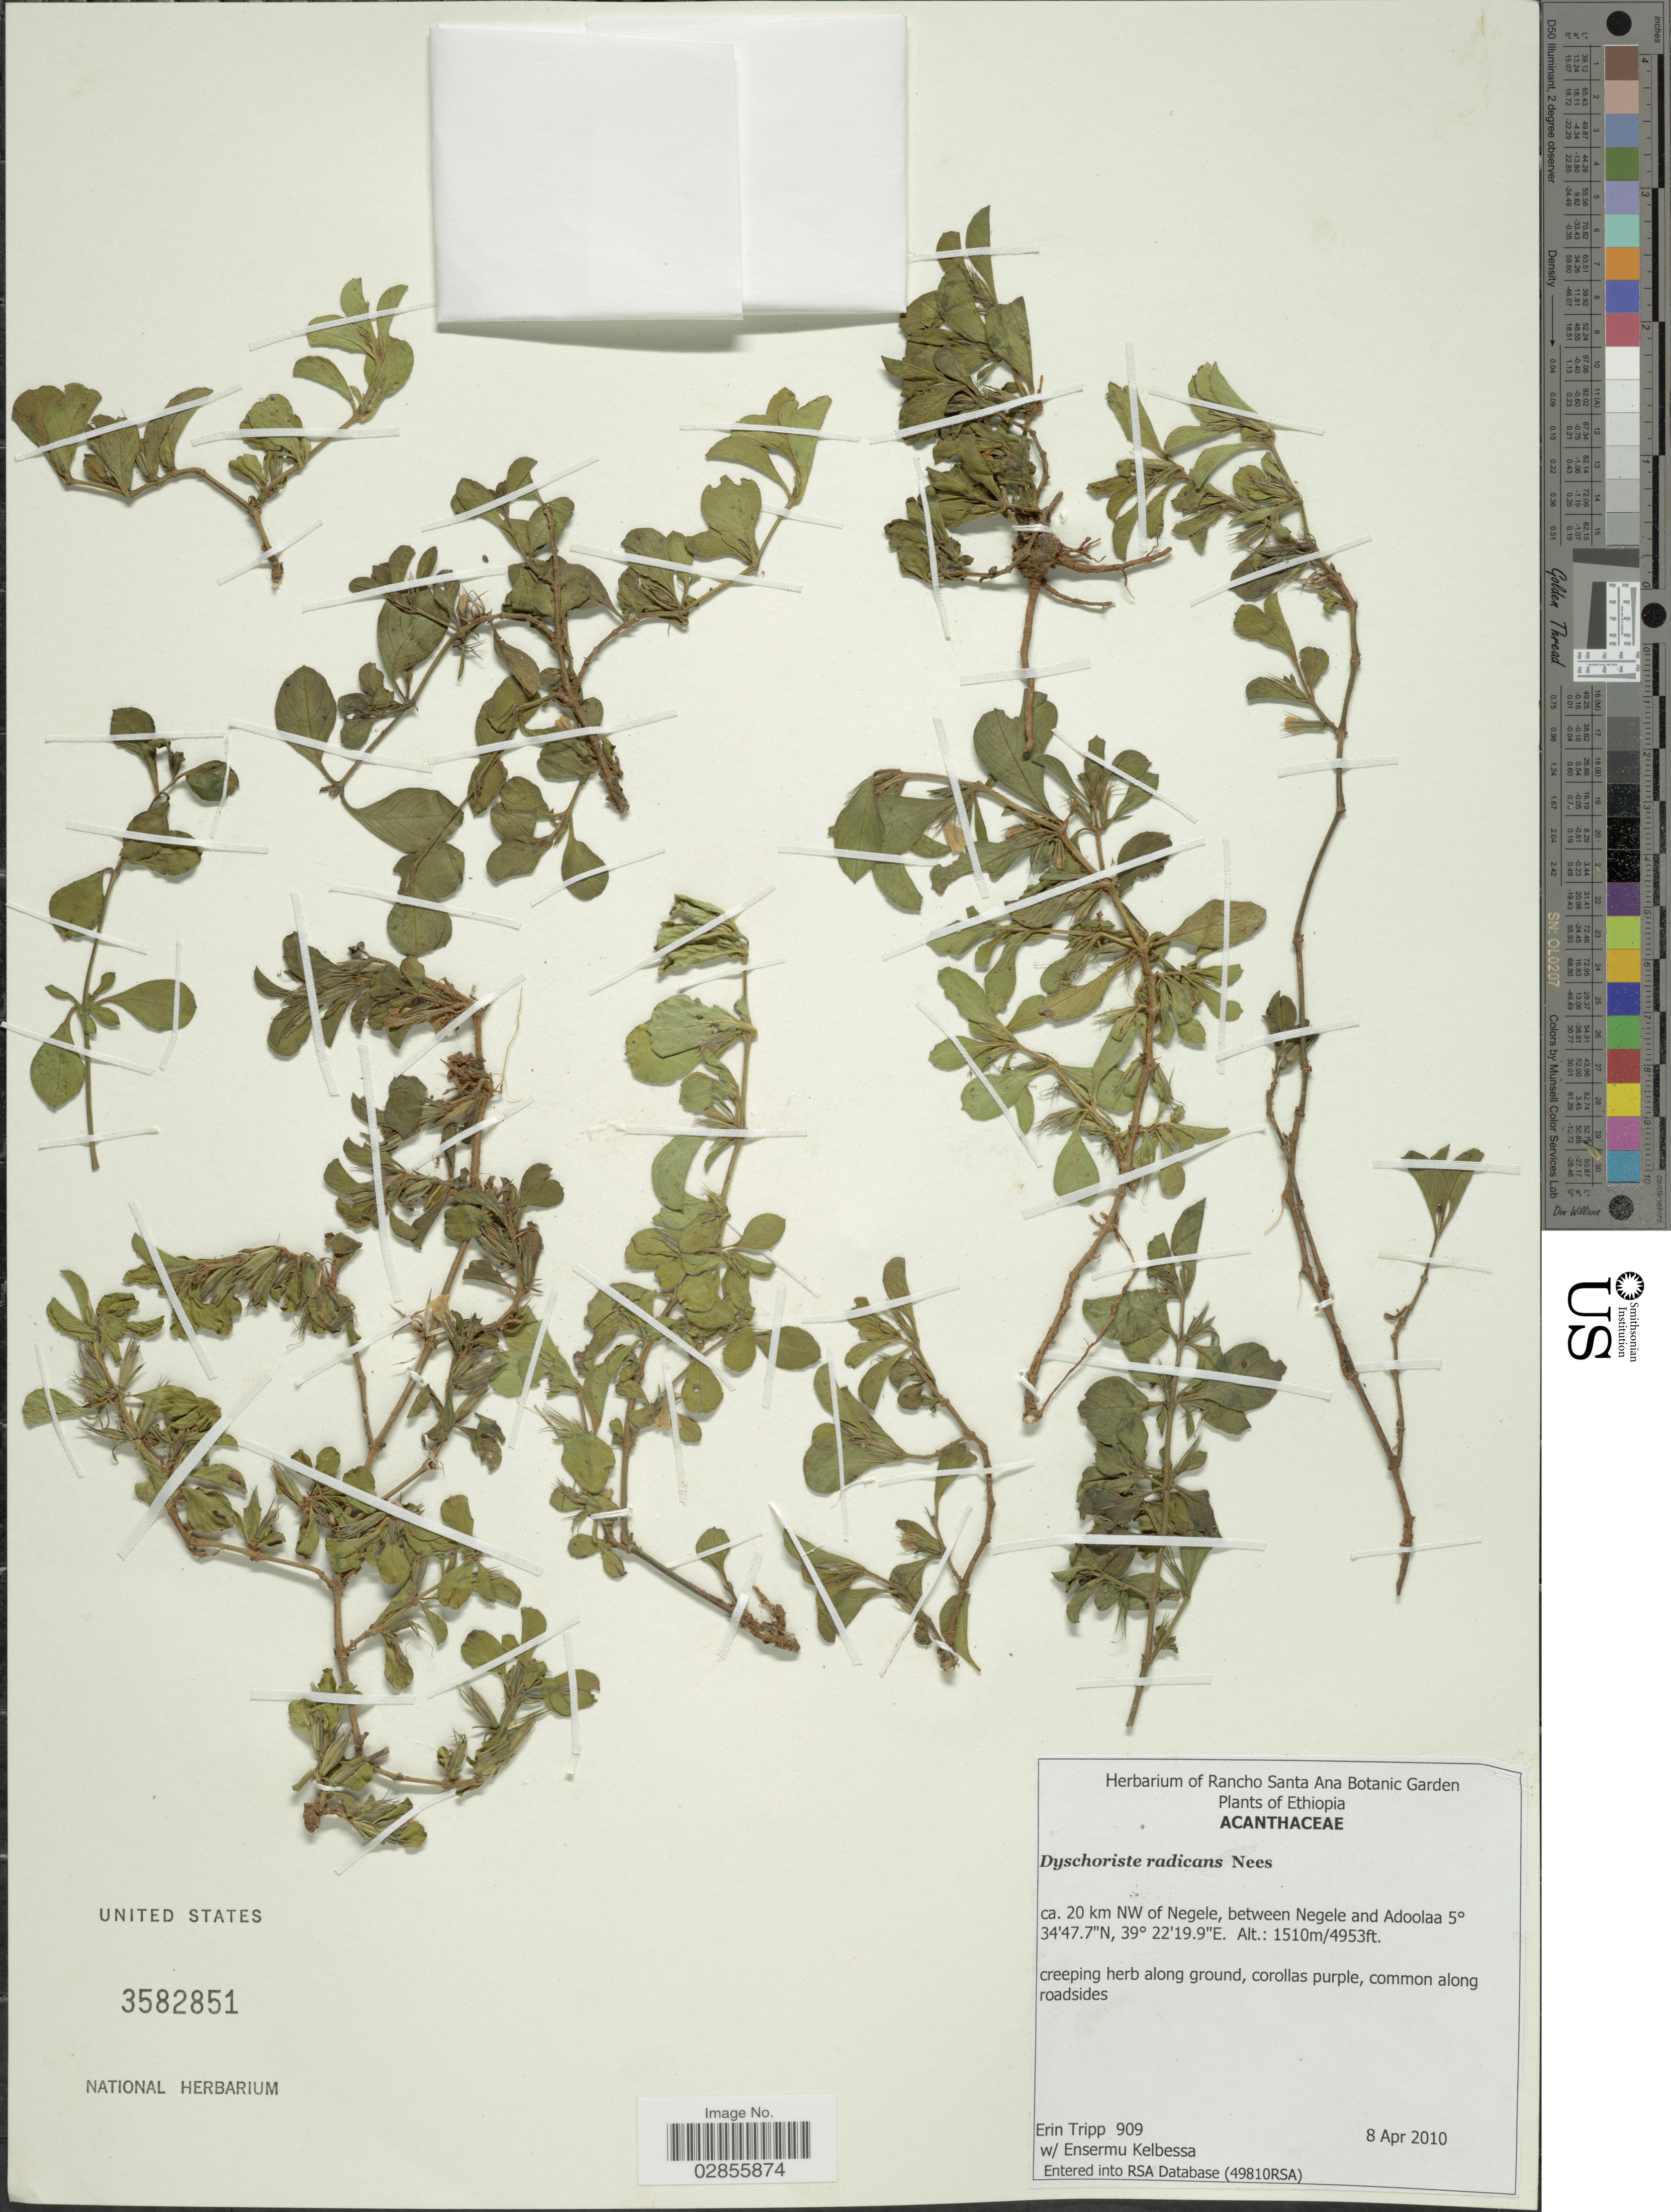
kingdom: Plantae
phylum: Tracheophyta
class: Magnoliopsida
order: Lamiales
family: Acanthaceae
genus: Dyschoriste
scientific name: Dyschoriste radicans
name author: (Hochst. ex A. Rich.) Nees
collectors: E. Tripp & E. Kelbessa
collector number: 909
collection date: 2010-04-08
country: Ethiopia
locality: Ca. 20 km NW of Negele, between Negele and Adoolaa.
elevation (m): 1510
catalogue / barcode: US 3582851